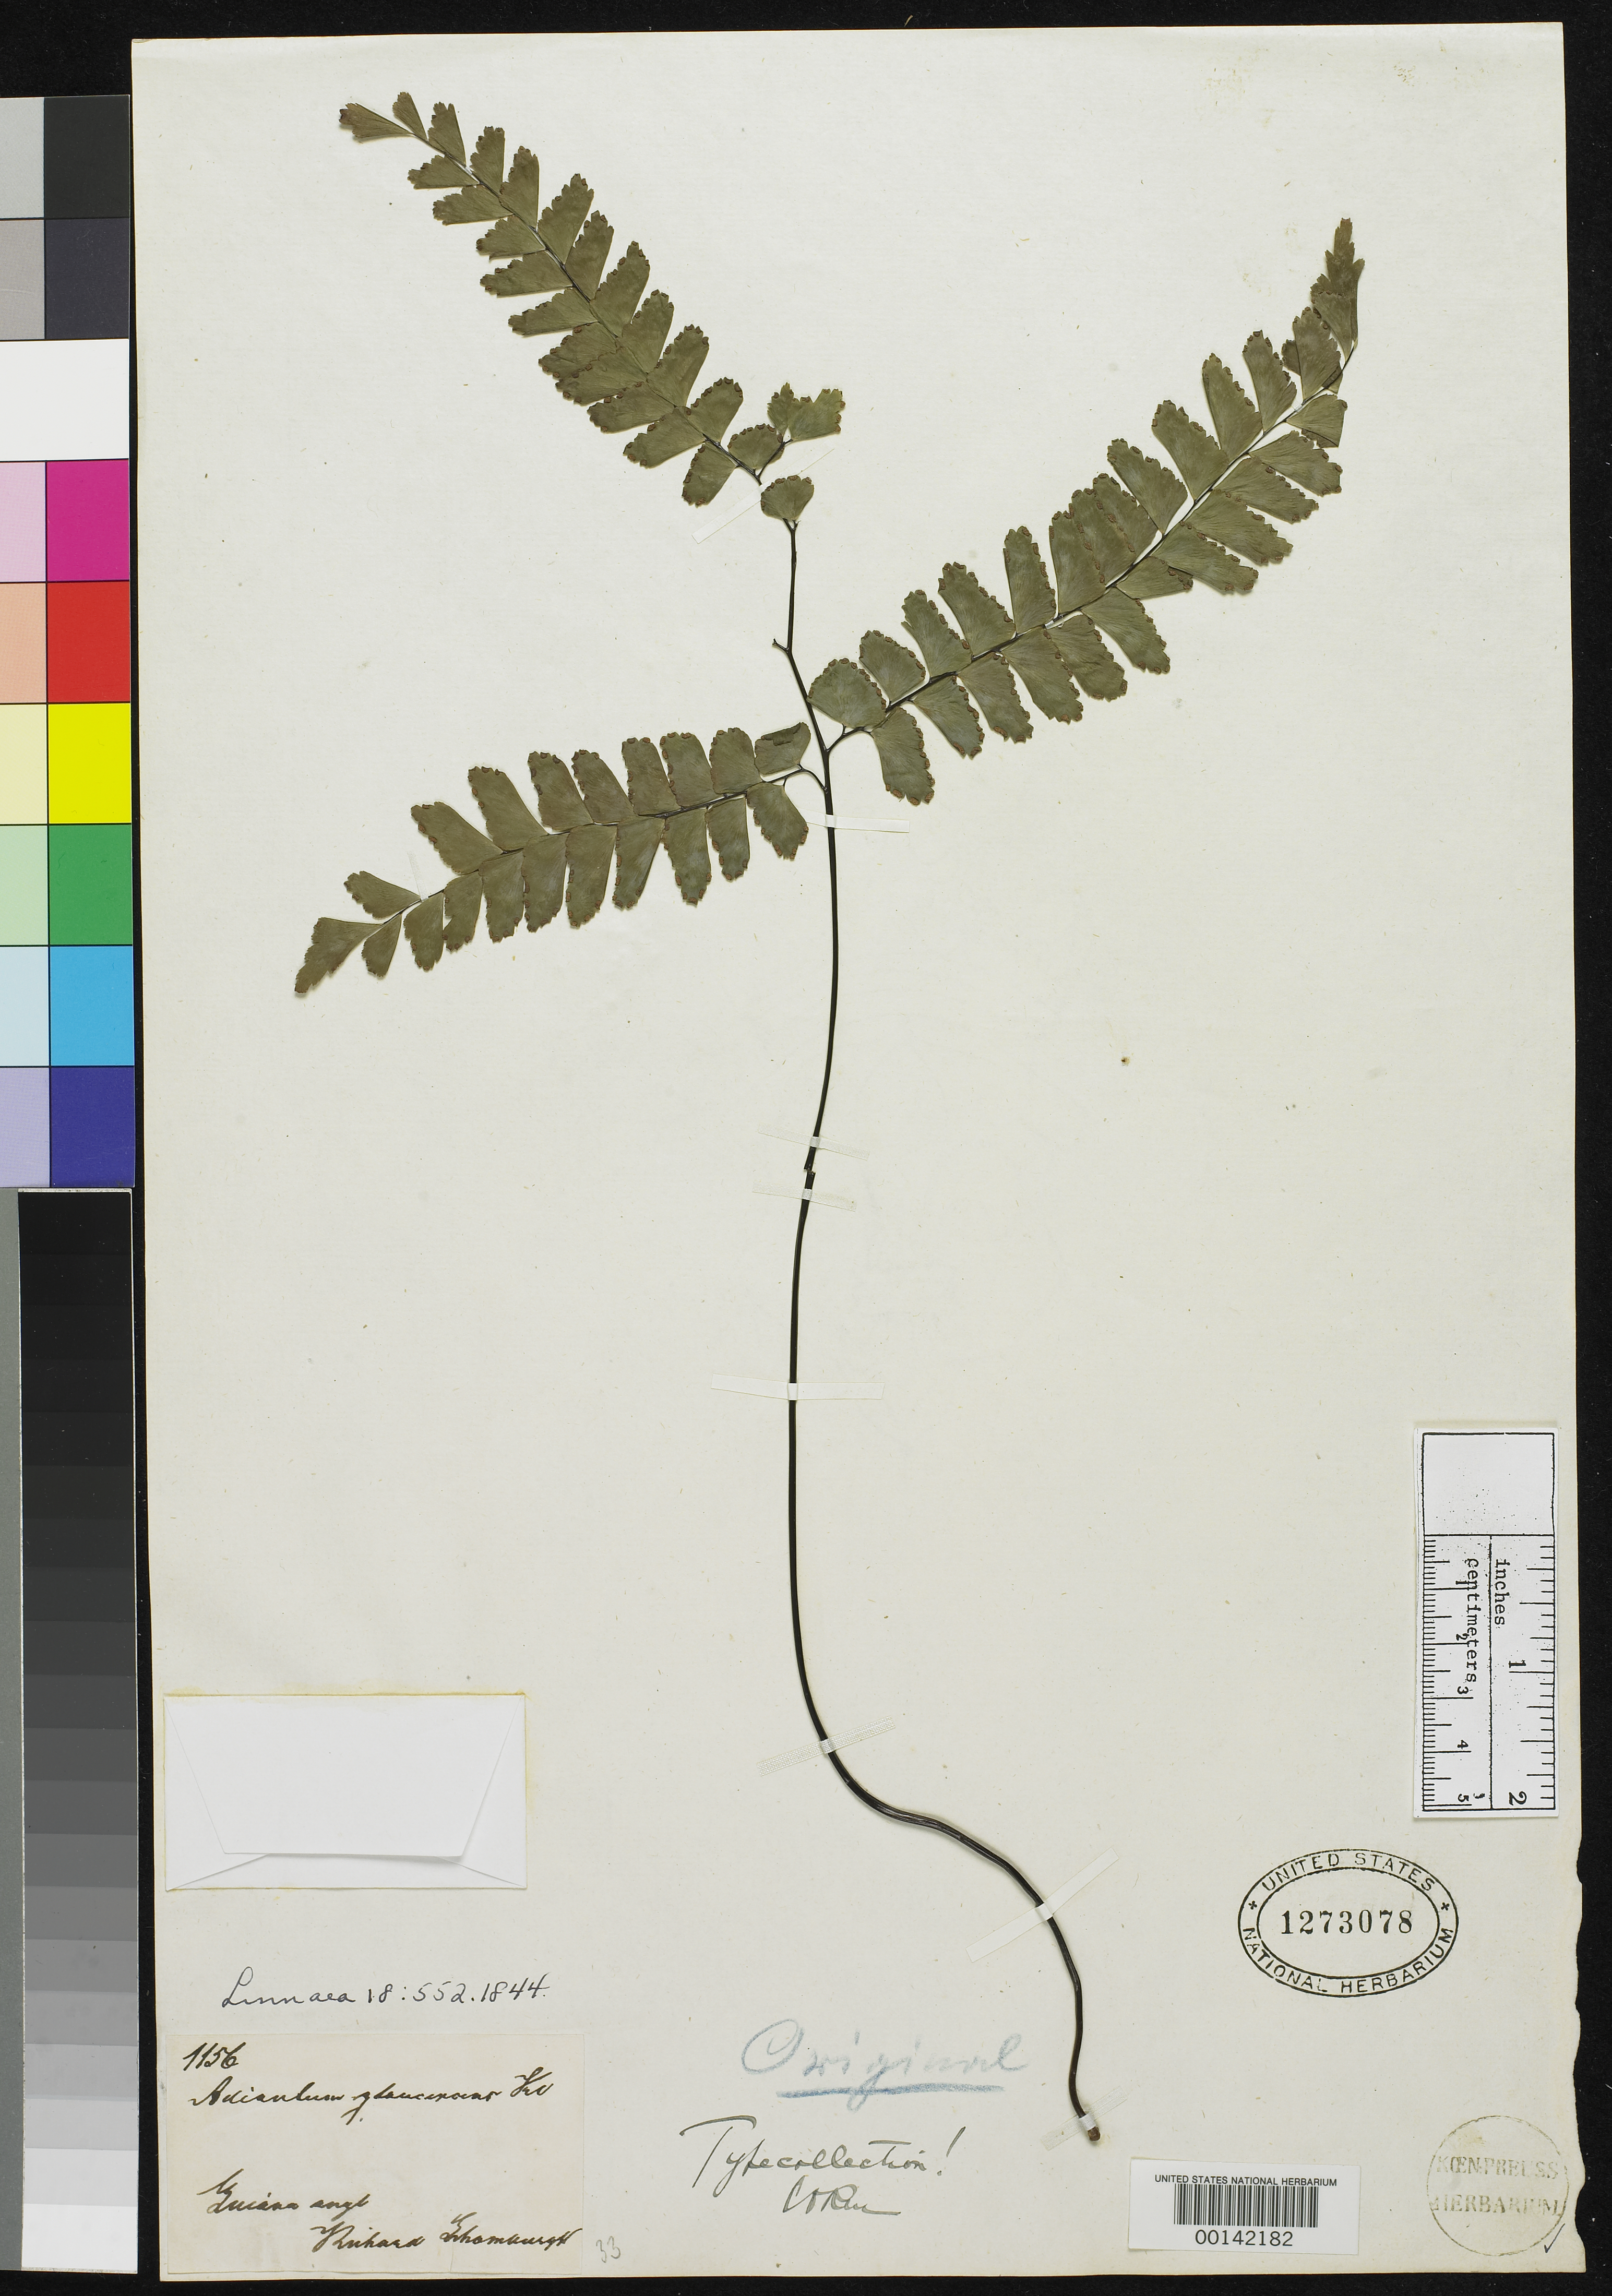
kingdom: Plantae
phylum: Tracheophyta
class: Polypodiopsida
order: Polypodiales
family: Pteridaceae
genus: Adiantum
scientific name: Adiantum glaucescens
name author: Klotzsch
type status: Type Collection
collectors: R. H. Schomburgk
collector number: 1156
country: Guyana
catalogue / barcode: US 1273078